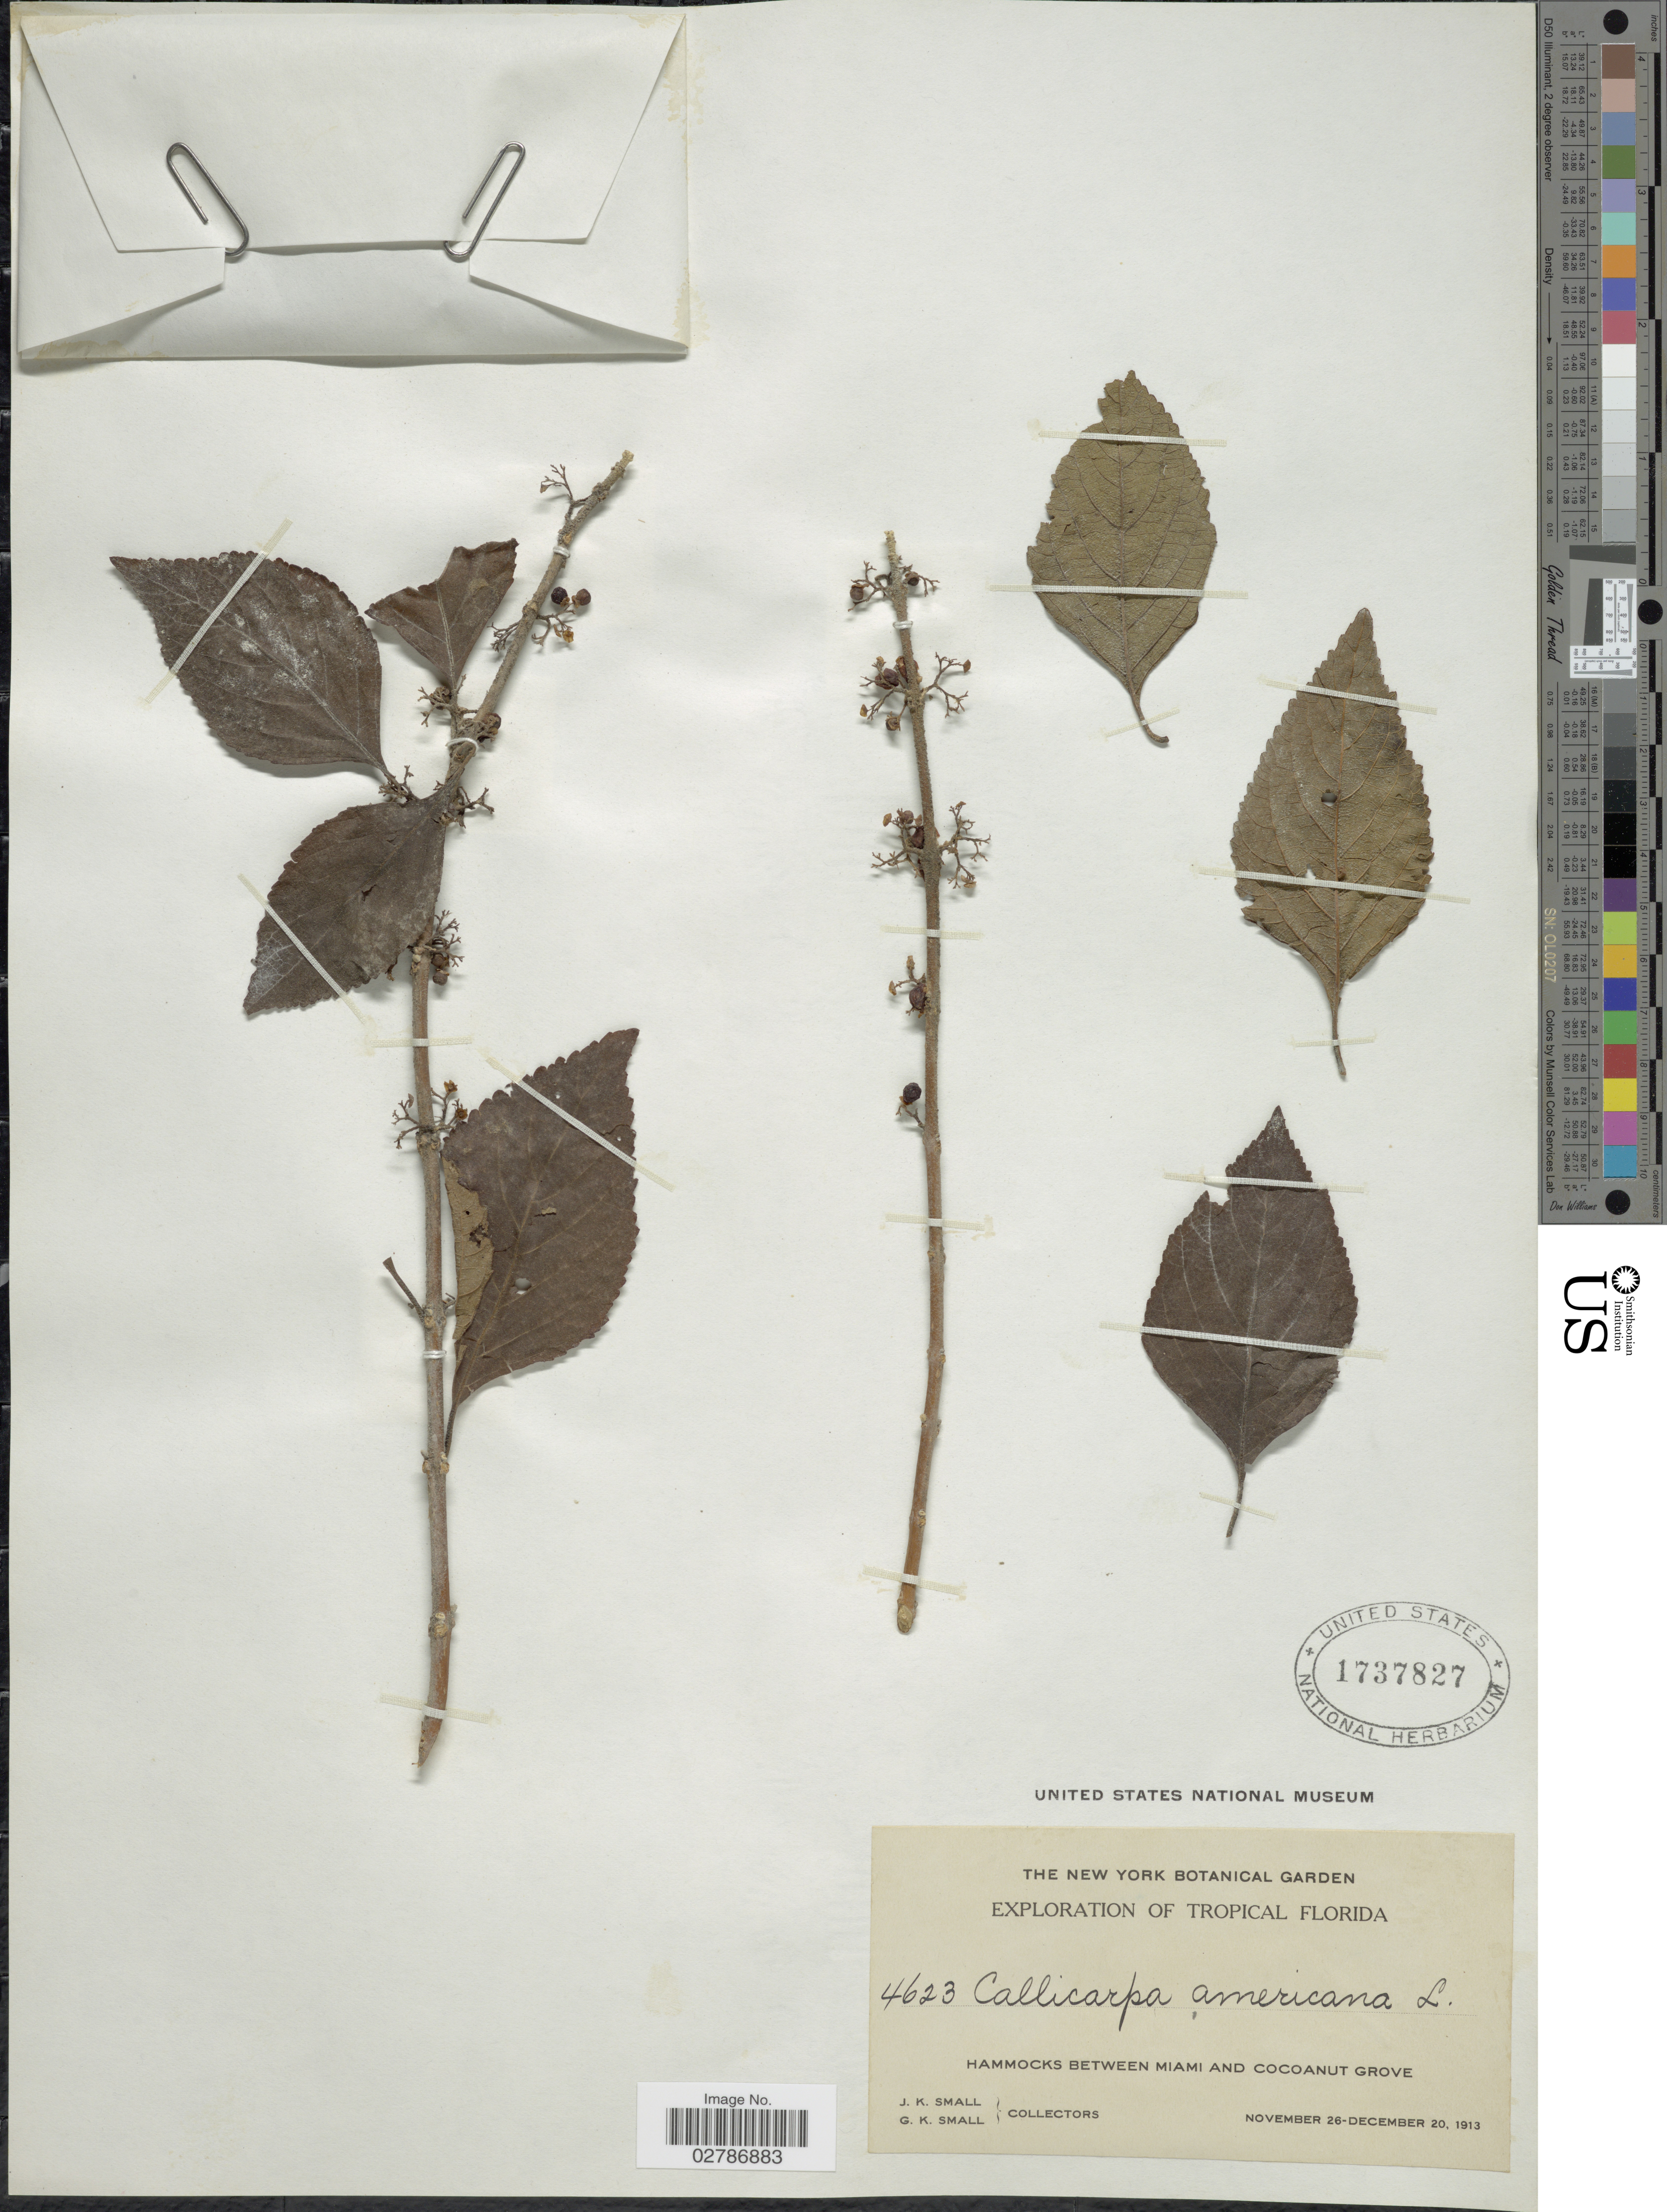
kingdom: Plantae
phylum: Tracheophyta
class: Magnoliopsida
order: Lamiales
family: Lamiaceae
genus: Callicarpa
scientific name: Callicarpa americana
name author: L.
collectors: J. K. Small & G. K. Small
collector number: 4623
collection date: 1913-11-26/1913-12-20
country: United States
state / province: Florida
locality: Tropical Florida. Hammocks between Miami and Cocoanut Grove.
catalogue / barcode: US 1737827